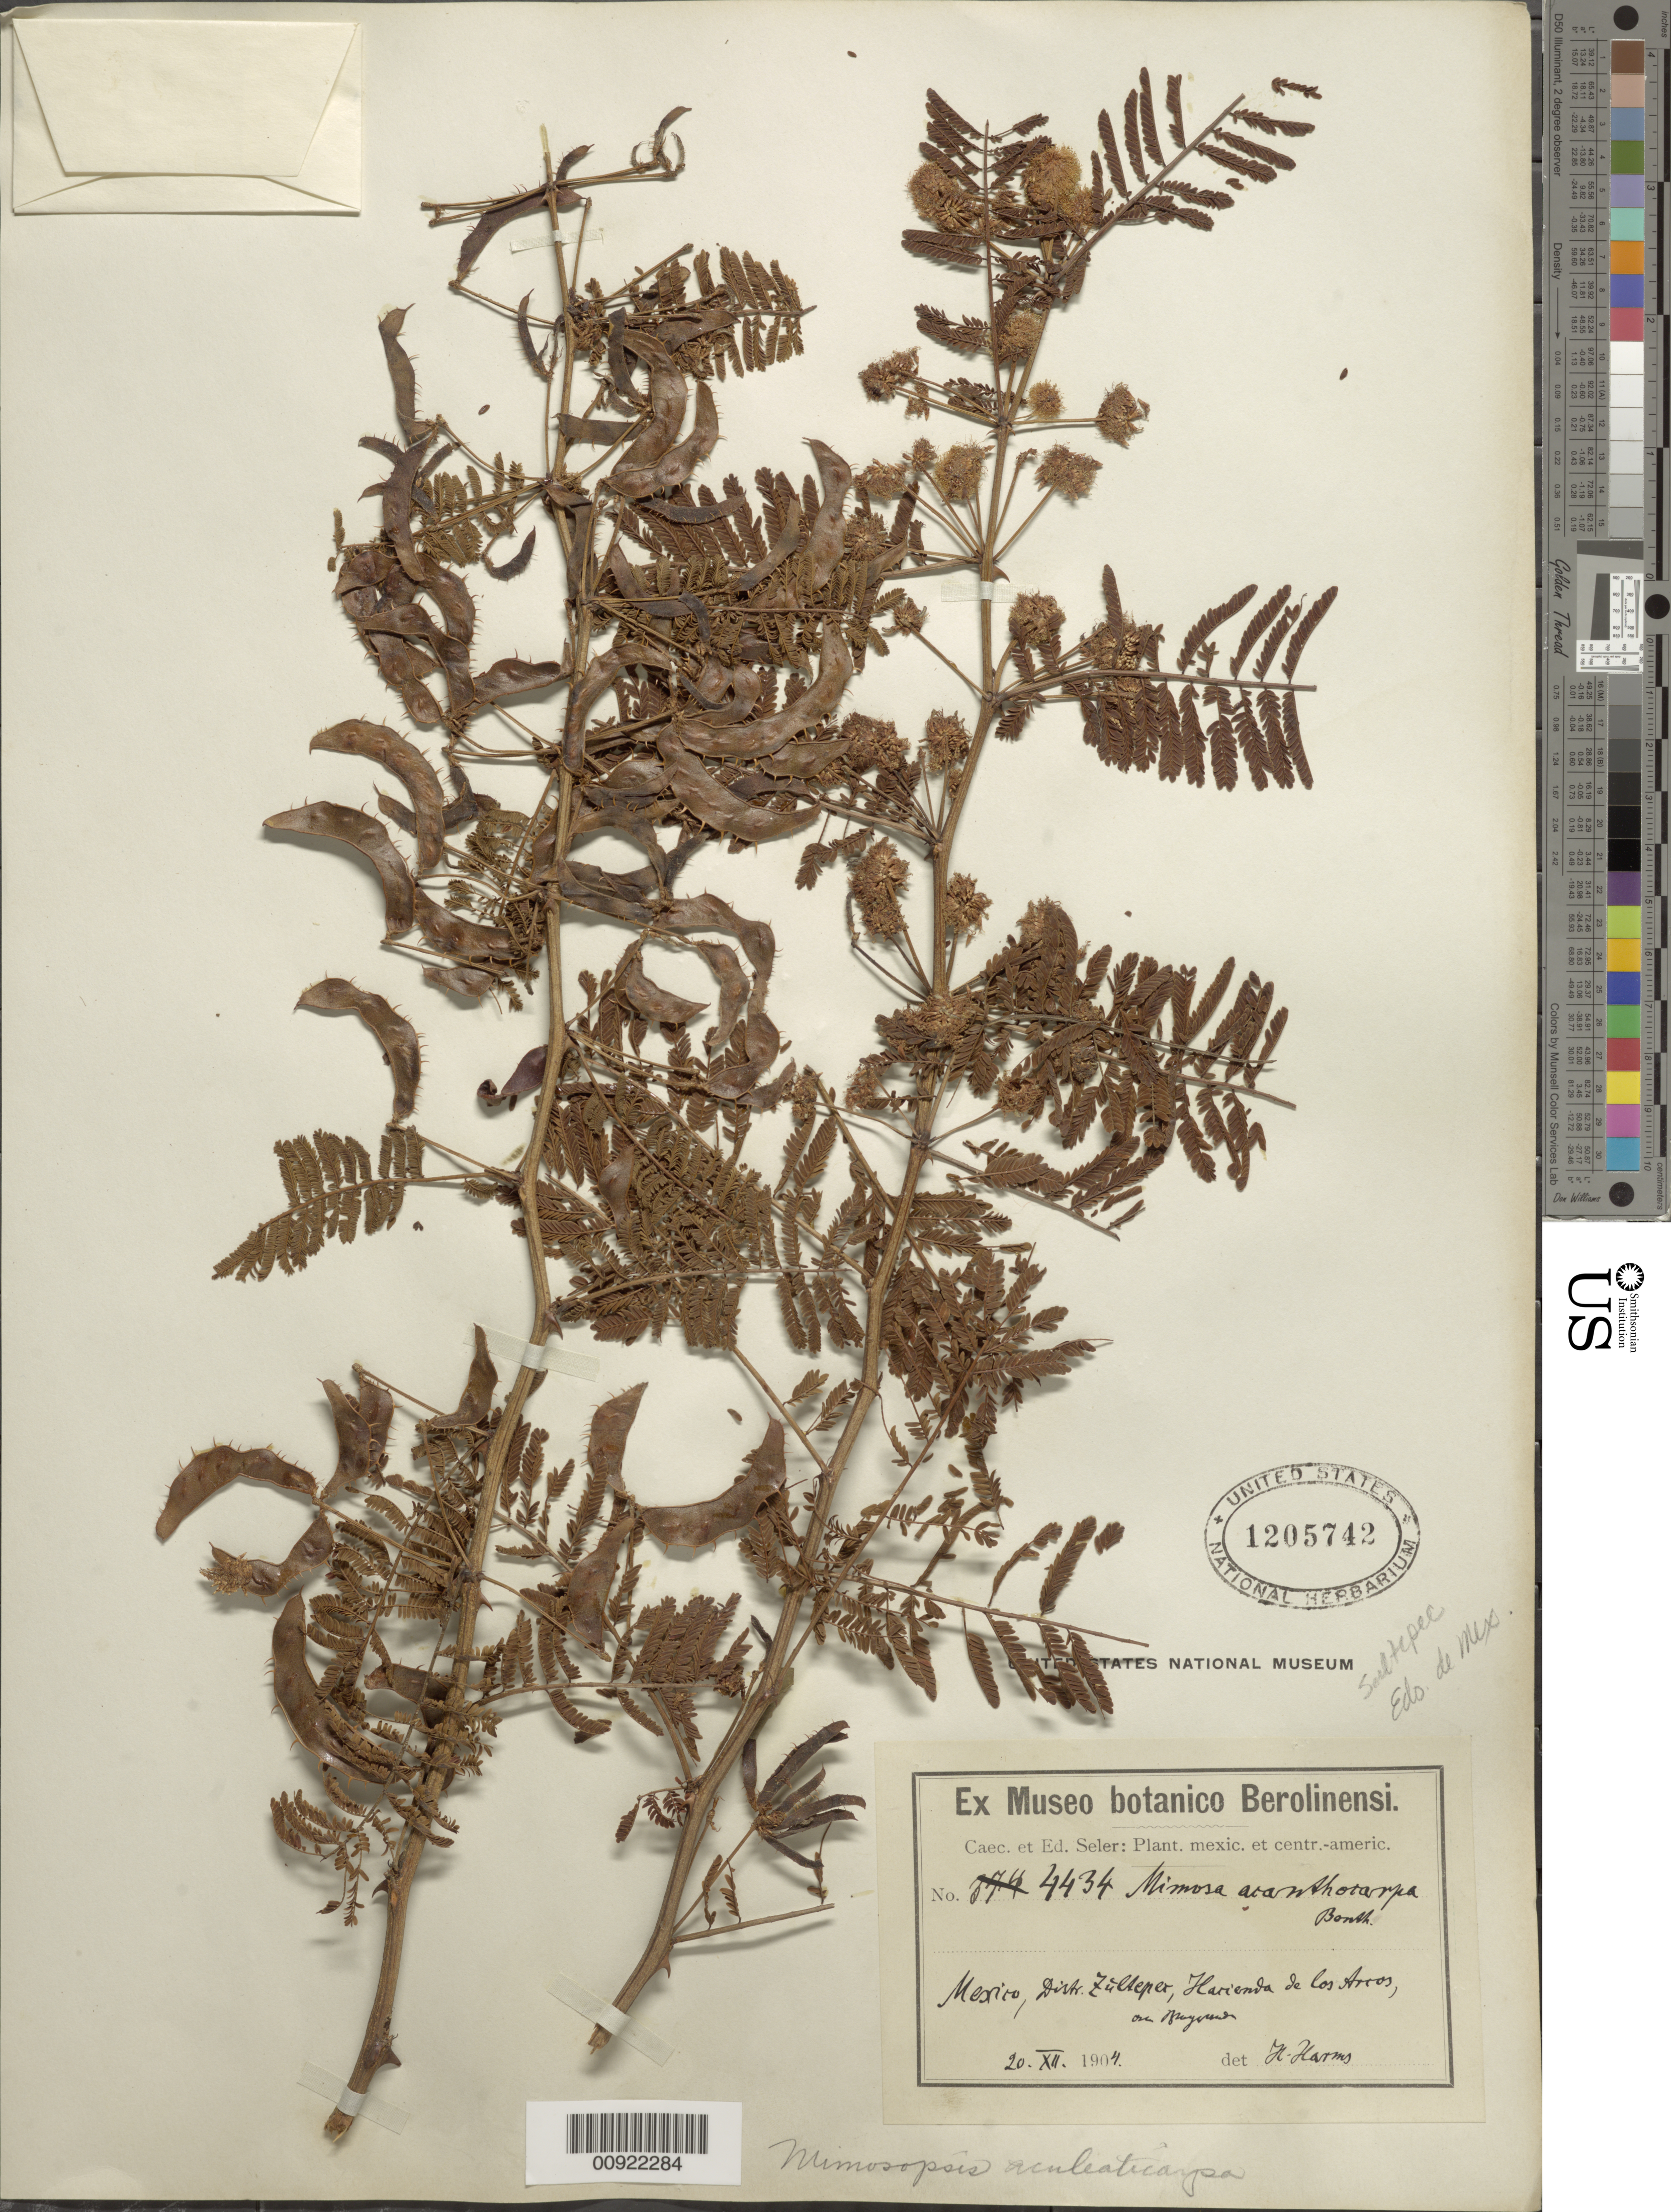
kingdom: Plantae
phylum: Tracheophyta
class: Magnoliopsida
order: Fabales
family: Fabaceae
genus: Mimosa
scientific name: Mimosa aculeaticarpa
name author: Ortega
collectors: C. Seler & E. G. Seler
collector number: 4434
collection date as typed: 20 Dec 1904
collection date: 1904-12-20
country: Mexico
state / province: México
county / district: Sultepec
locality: Mexico, Distr. Zultepec [sic], Hacienda de los Arcos.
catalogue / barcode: US 1205742